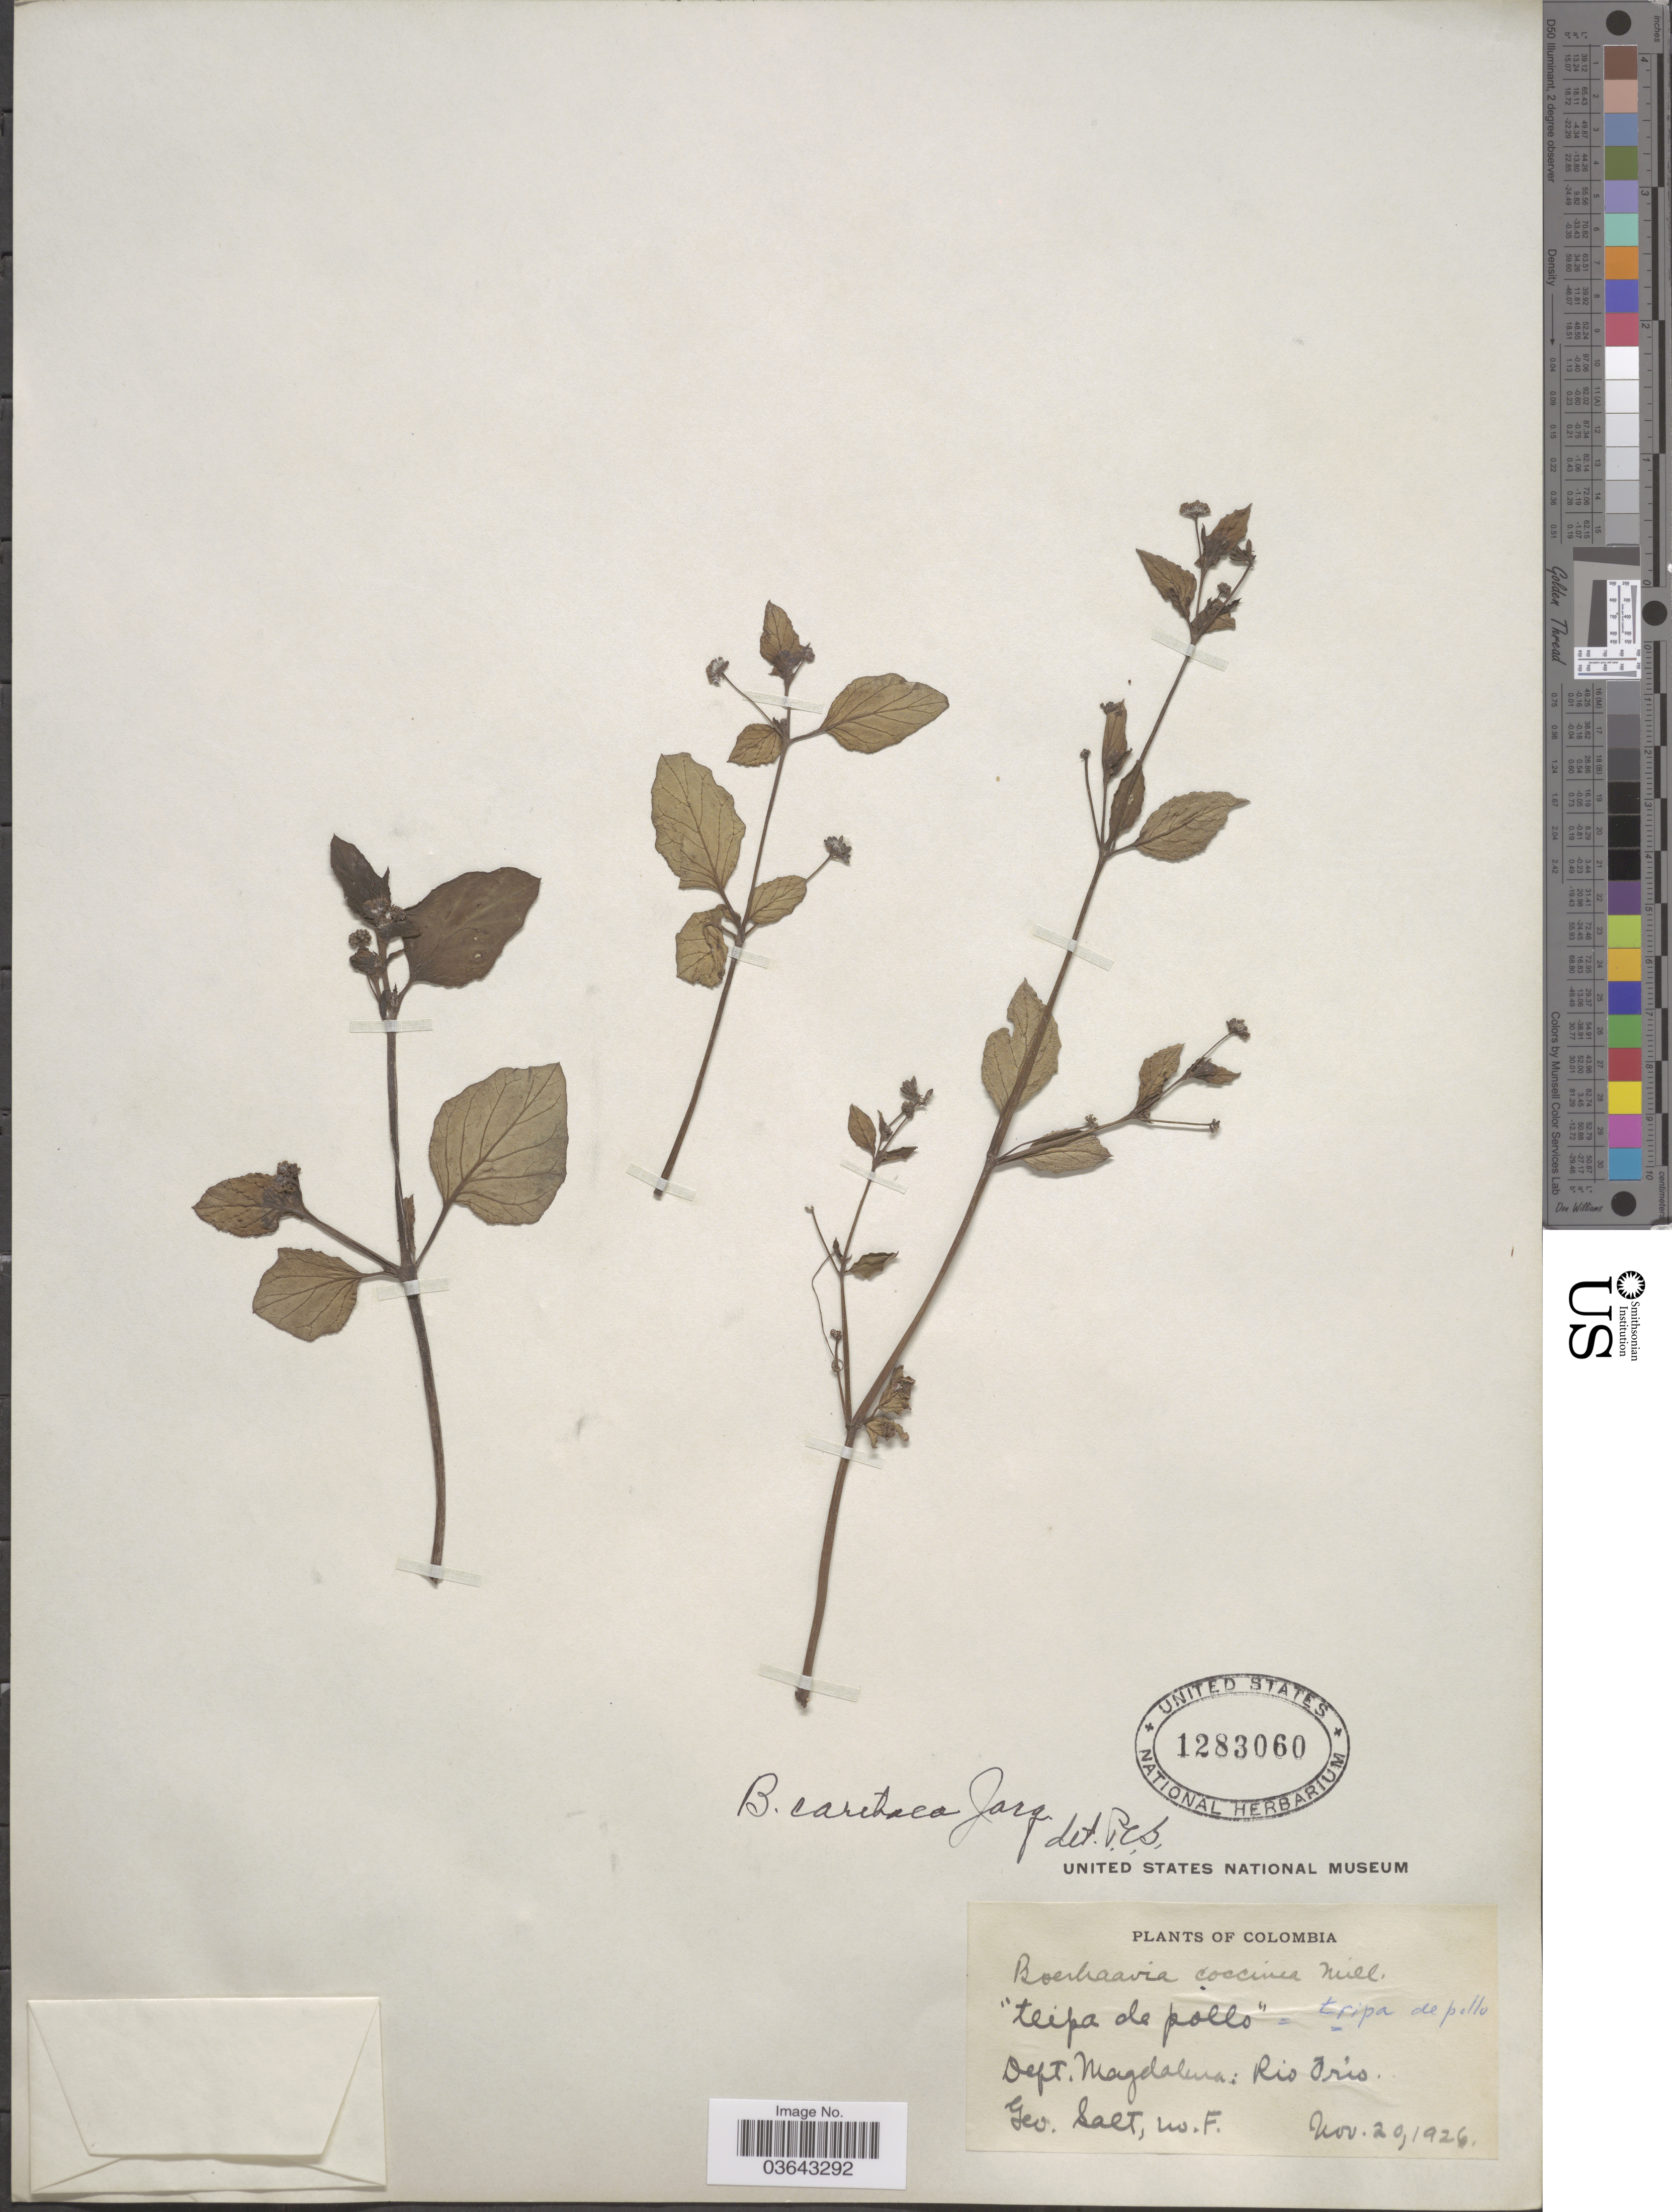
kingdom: Plantae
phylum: Tracheophyta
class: Magnoliopsida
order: Caryophyllales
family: Nyctaginaceae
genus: Boerhavia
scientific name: Boerhavia diffusa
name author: L.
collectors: G. Salt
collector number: F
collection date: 1926-11-20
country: Colombia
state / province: Magdalena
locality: Dept. Magdalena: Rio Frío.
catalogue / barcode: US 1283060